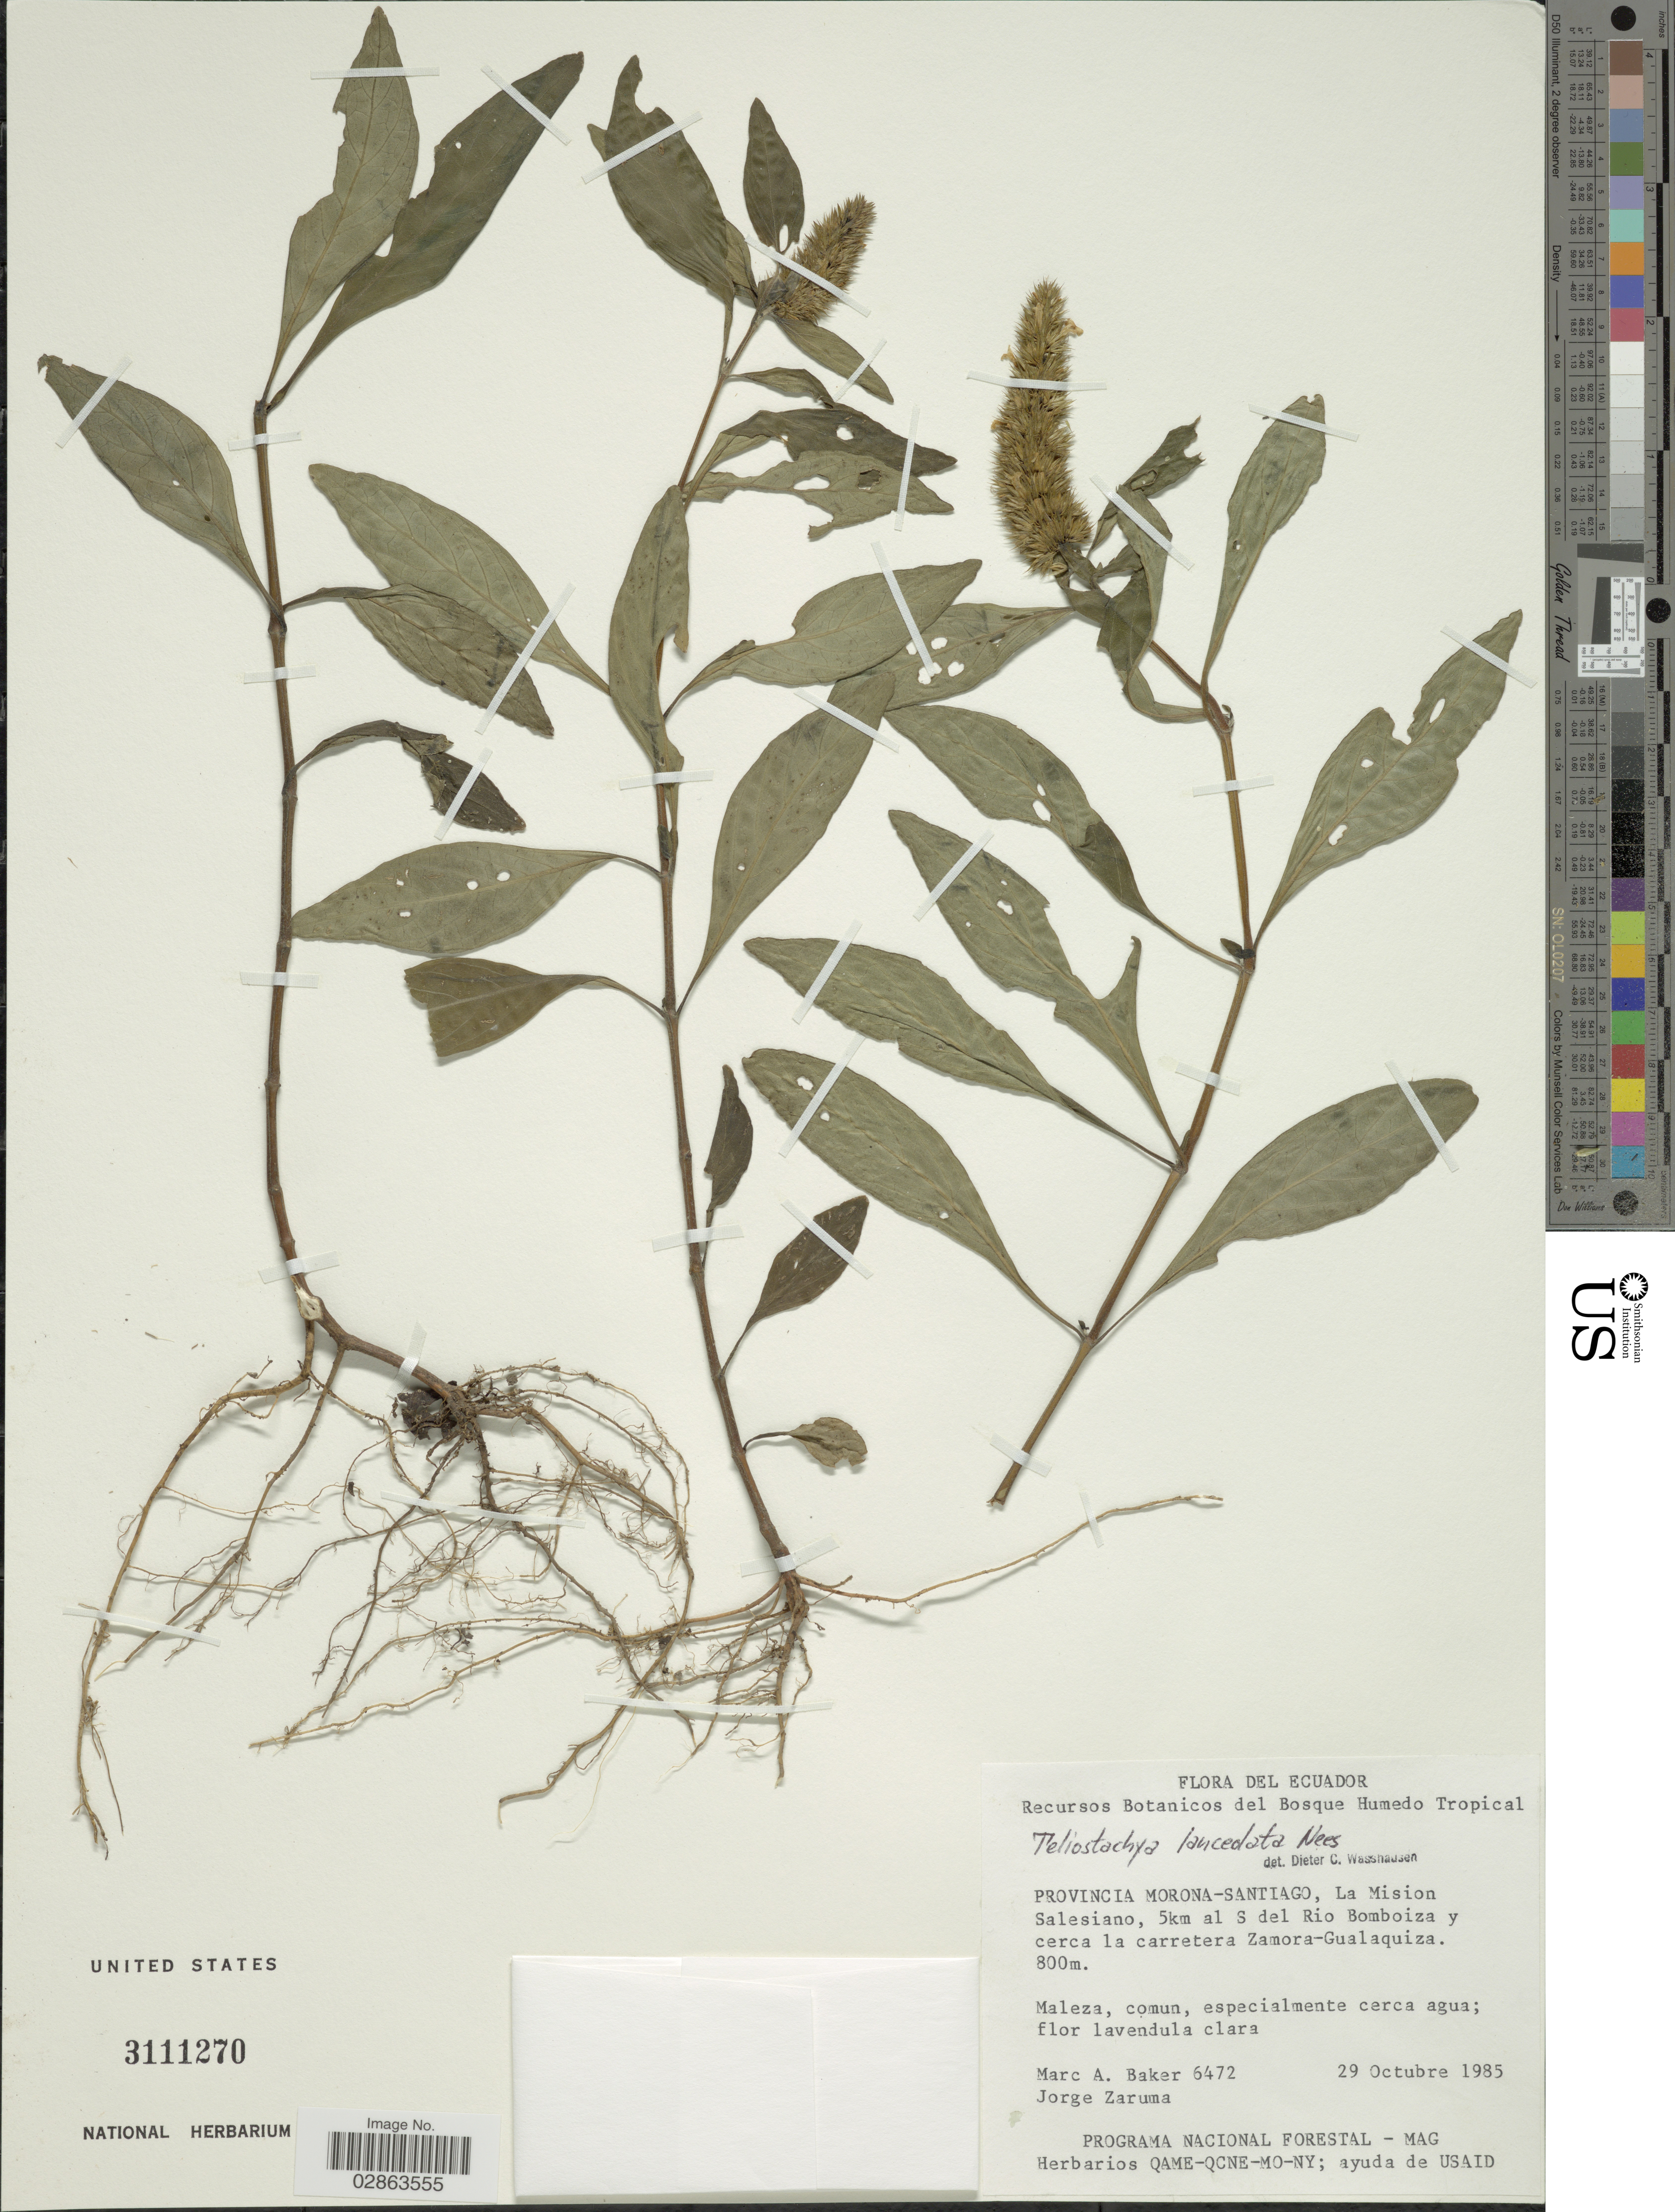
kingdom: Plantae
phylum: Tracheophyta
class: Magnoliopsida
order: Lamiales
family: Acanthaceae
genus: Teliostachya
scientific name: Teliostachya lanceolata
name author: Nees in Mart.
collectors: M. A. Baker & J. Zaruma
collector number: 6472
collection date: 1985-10-29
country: Ecuador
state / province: Morona-Santiago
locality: La Mision Salesiano, 5 km al S del Rio Bomboiza y cerca la carretera Zamora-Gualaquiza.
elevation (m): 800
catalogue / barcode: US 3111270